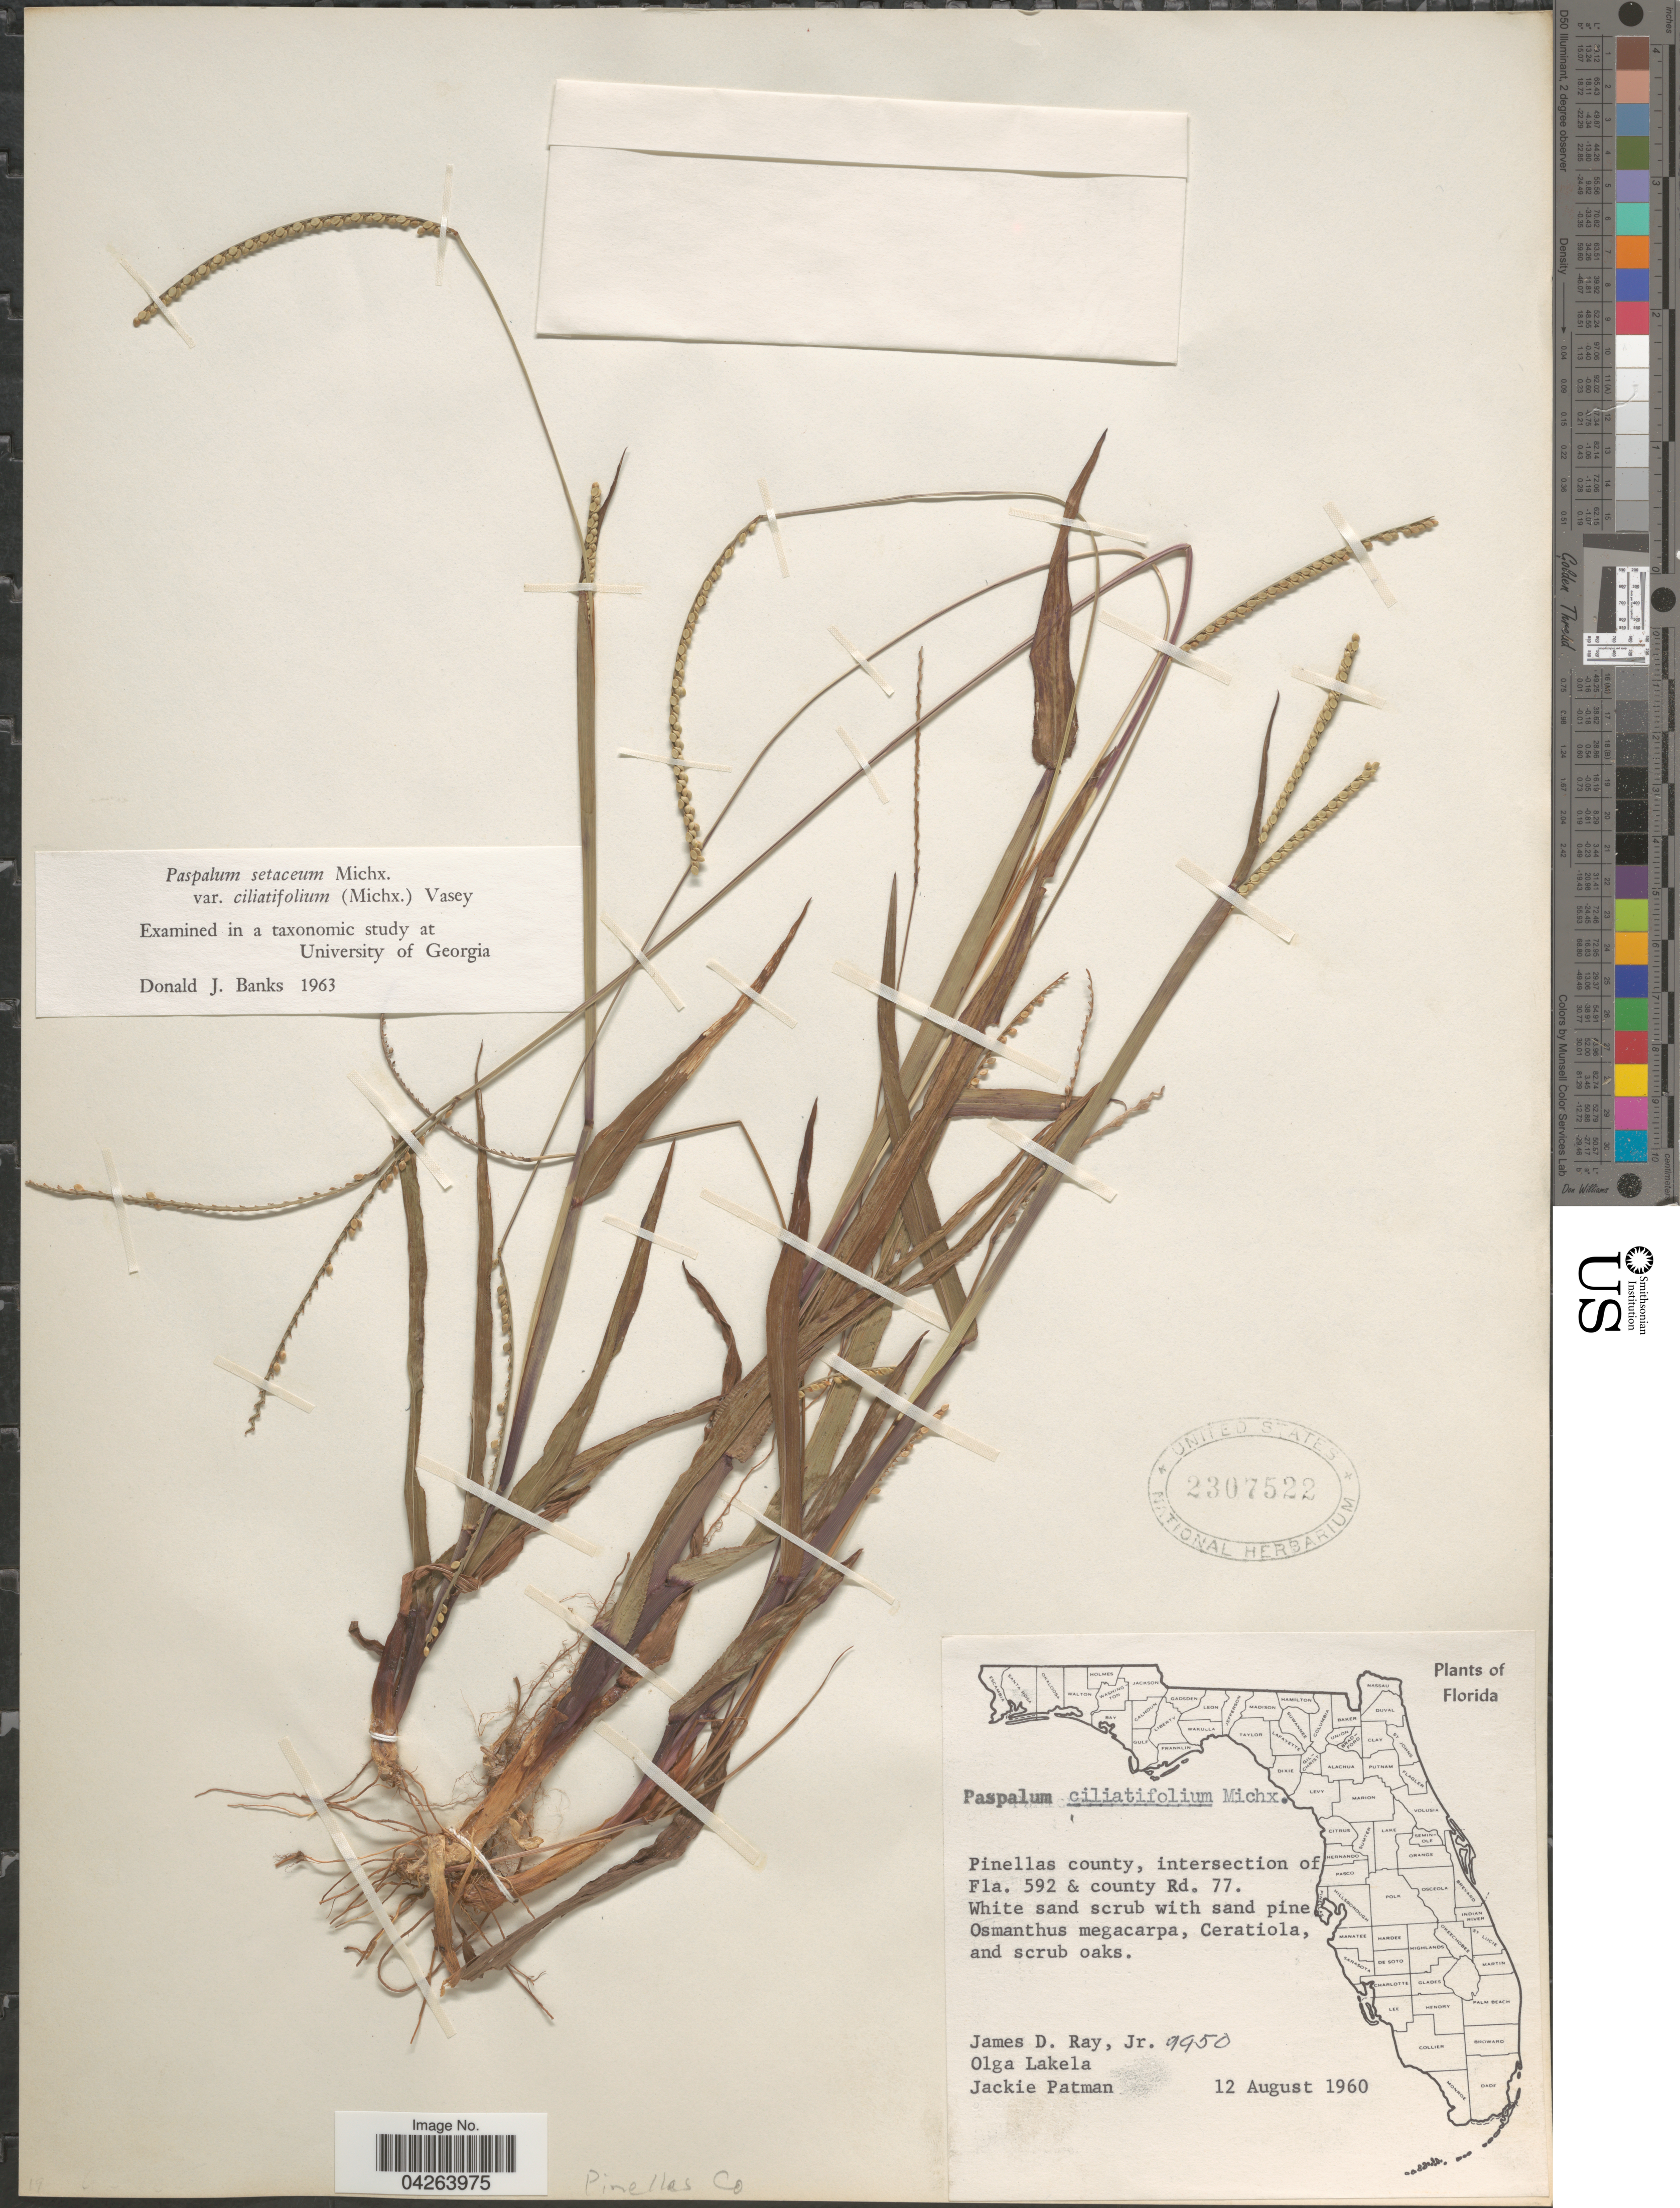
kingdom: Plantae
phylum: Tracheophyta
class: Liliopsida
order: Poales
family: Poaceae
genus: Paspalum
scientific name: Paspalum setaceum var. ciliatifolium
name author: (Michx.) Vasey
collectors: J. D. Ray Jr., O. K. Lakela & J. Patman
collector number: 9950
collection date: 1960-08-12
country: United States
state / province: Florida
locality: Pinellas county, intersection of Fla. 592 & county Rd. 77.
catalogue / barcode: US 2307522